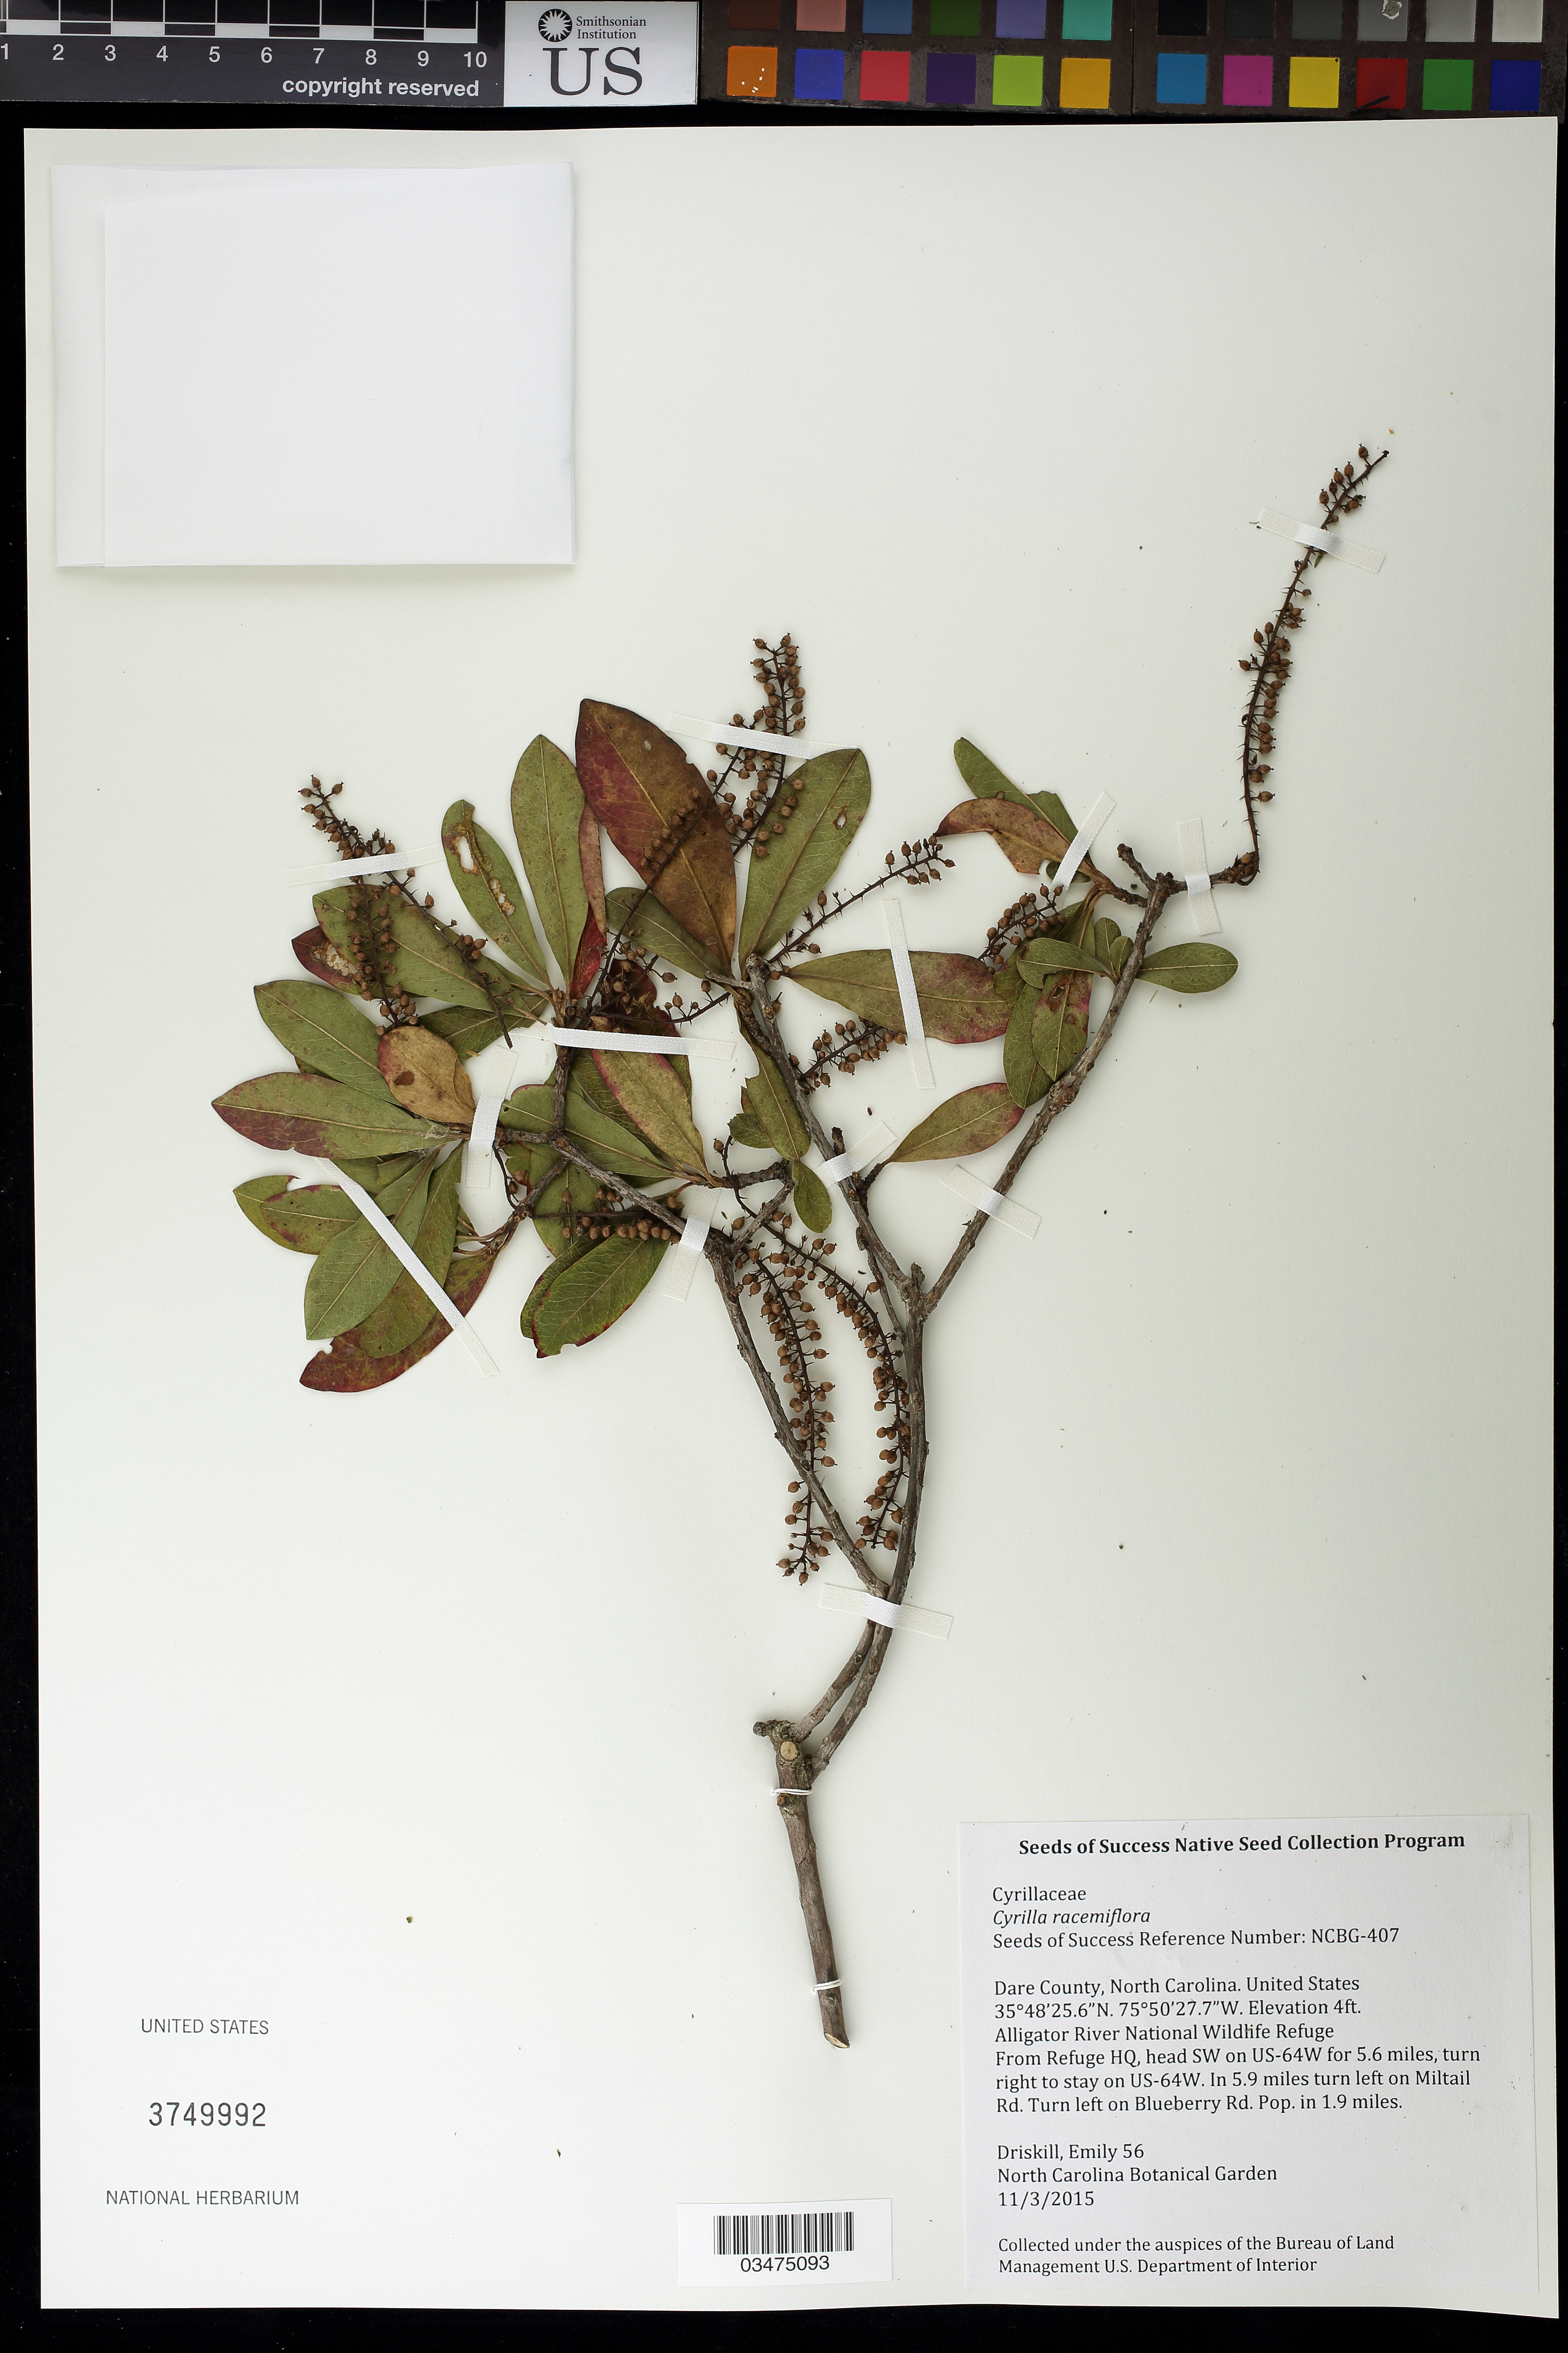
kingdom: Plantae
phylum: Tracheophyta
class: Magnoliopsida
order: Ericales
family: Cyrillaceae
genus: Cyrilla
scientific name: Cyrilla racemiflora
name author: L.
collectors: E. Driskill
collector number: NCBG-407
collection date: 2015-11-03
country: United States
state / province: North Carolina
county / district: Dare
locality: Alligator River National Wildlife Refuge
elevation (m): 1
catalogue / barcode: US 3749992